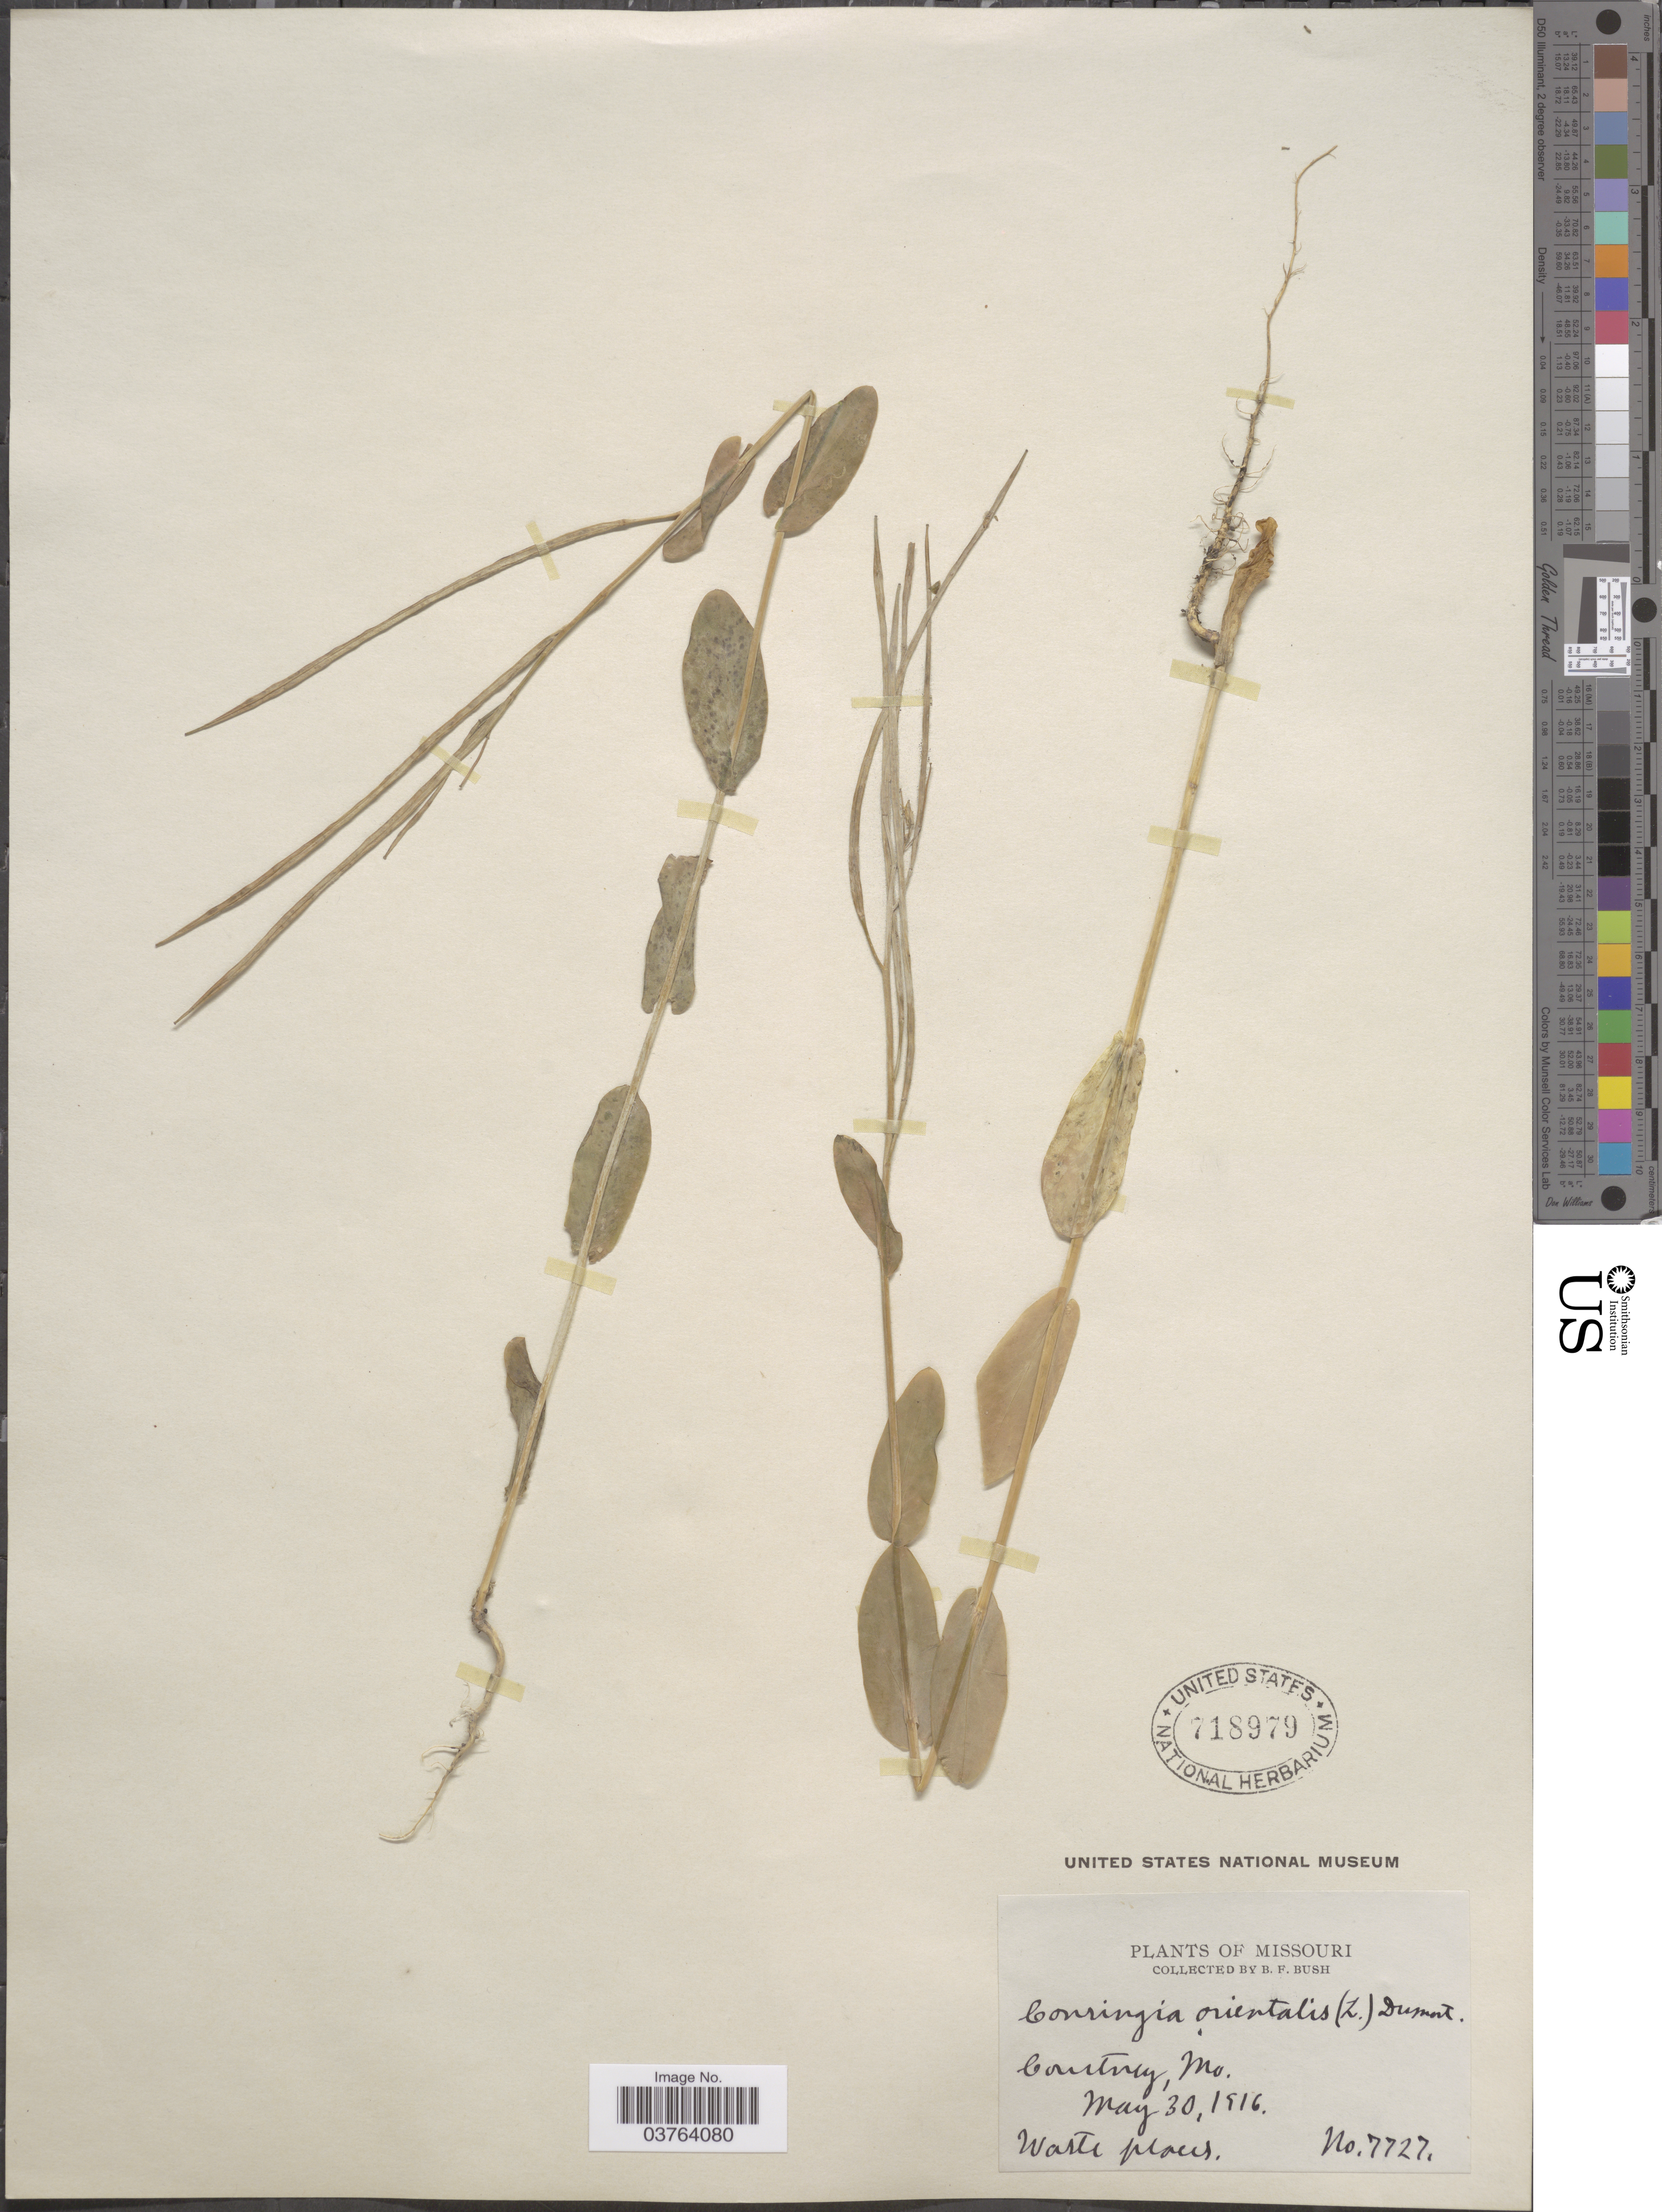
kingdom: Plantae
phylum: Tracheophyta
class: Magnoliopsida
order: Brassicales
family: Brassicaceae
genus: Conringia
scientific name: Conringia orientalis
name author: (L.) C. Presl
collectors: B. F. Bush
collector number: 7727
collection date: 1916-05-30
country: United States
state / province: Missouri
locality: Courtney.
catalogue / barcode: US 718979